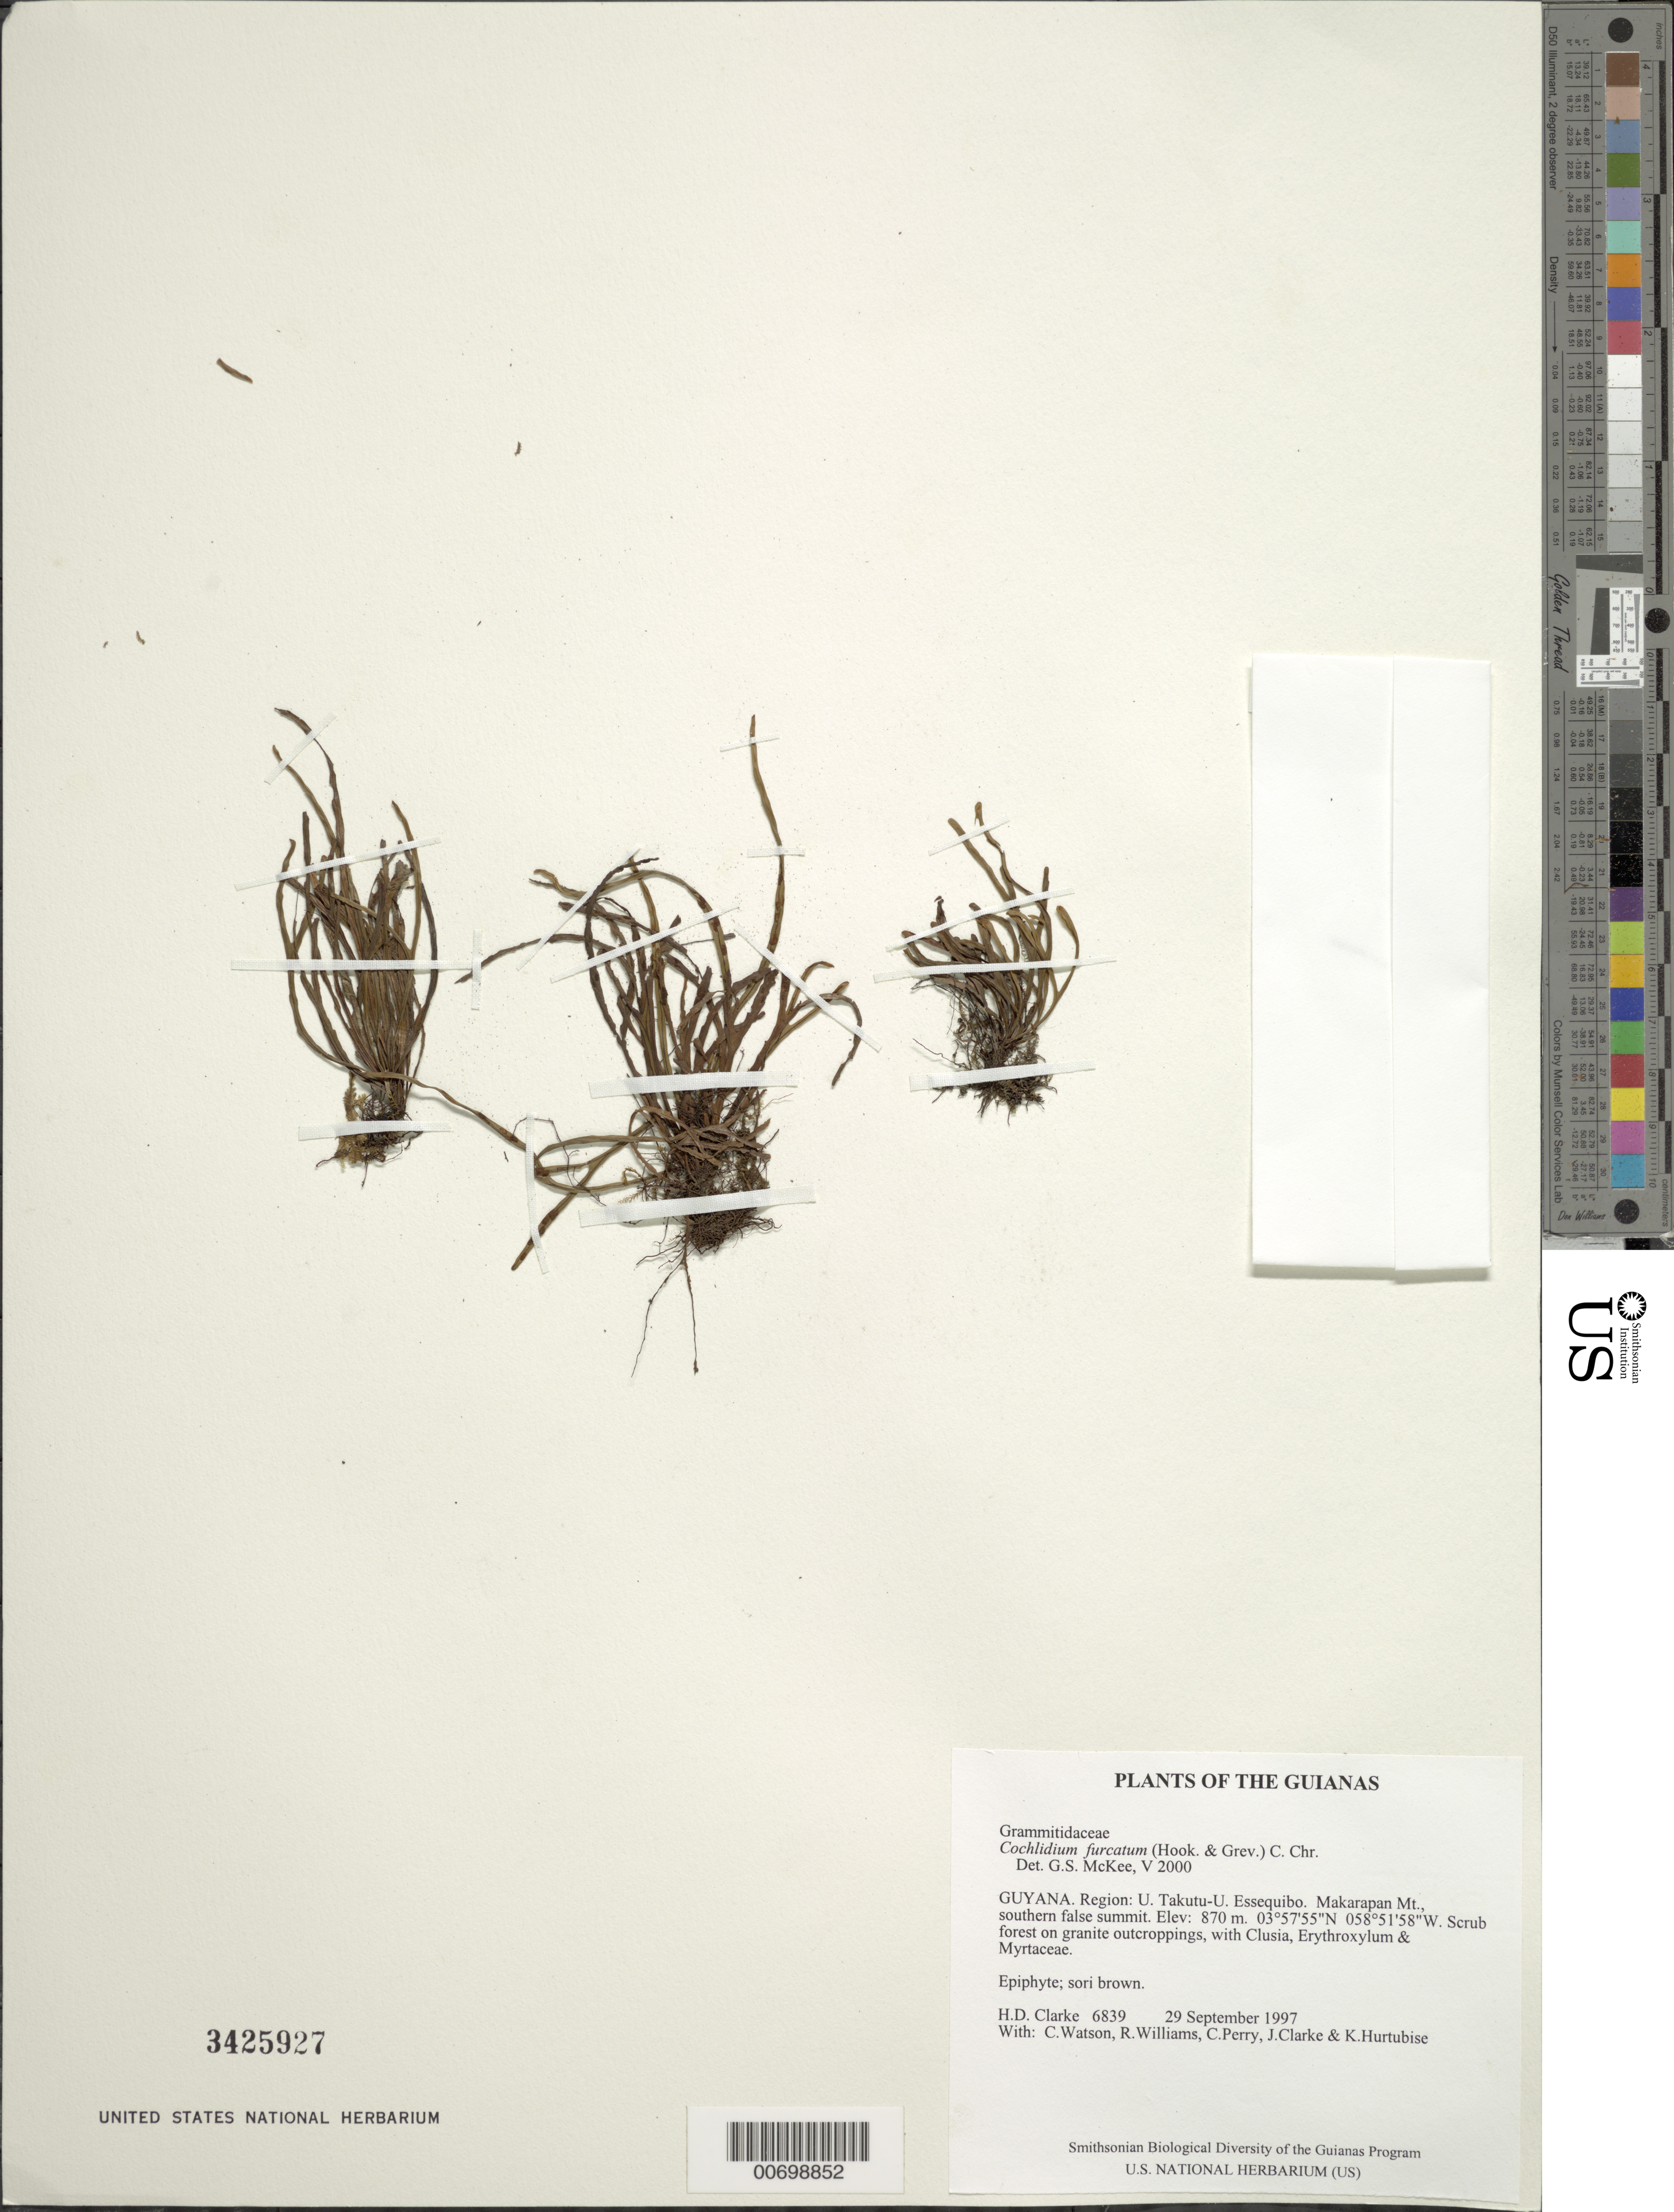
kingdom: Plantae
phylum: Tracheophyta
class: Polypodiopsida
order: Polypodiales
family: Polypodiaceae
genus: Cochlidium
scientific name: Cochlidium furcatum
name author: (Hook. & Grev.) C. Chr.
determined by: McKee, G. S., (US), NMNH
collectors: H. D. Clarke, C. Watson, R. Williams, C. Perry, J. Clarke & K. Hurtubise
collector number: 6839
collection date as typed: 29 September 1997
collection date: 1997-09-29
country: Guyana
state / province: U. Takutu-U. Essequibo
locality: Makarapan Mt., southern false summit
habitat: Scrub forest on granite outcroppings, with Clusia, Erythroxylum & Myrtaceae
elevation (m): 870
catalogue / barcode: US 3425927